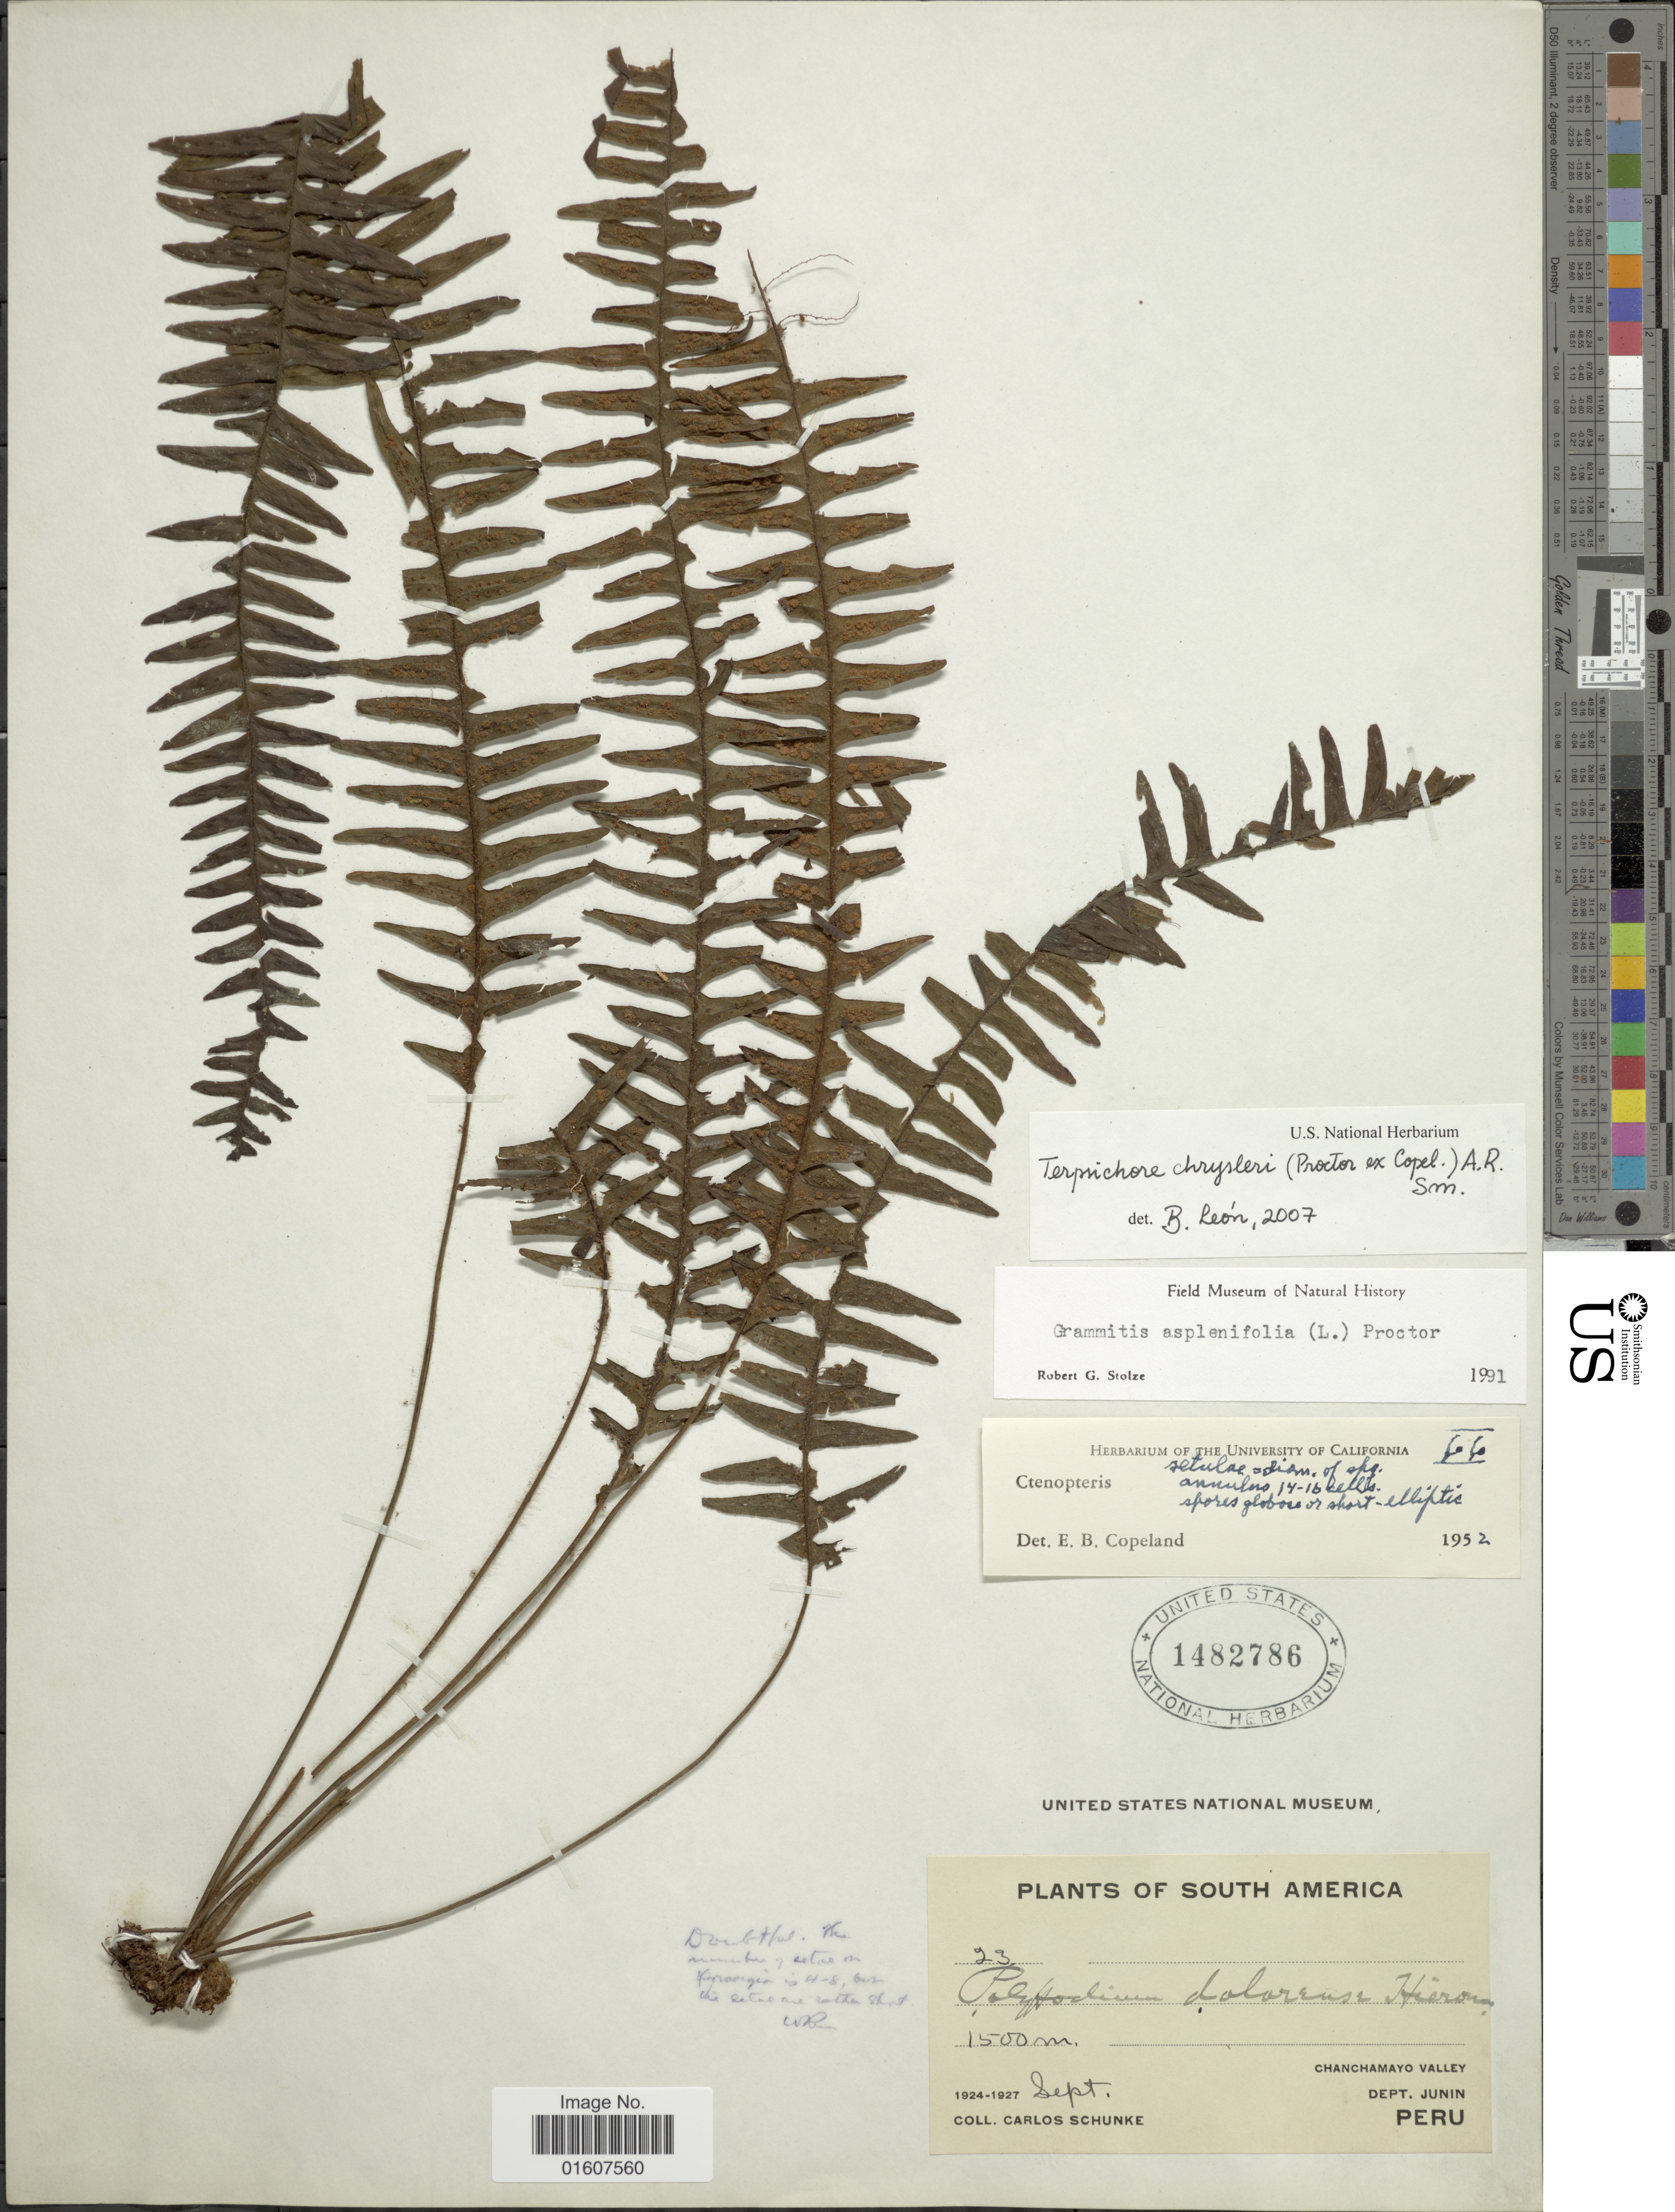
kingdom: Plantae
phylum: Tracheophyta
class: Polypodiopsida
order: Polypodiales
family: Polypodiaceae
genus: Terpsichore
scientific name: Terpsichore chrysleri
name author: (Copel.) A.R. Sm.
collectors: C. Schunke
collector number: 23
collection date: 1924-09/1927-09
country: Peru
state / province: Junín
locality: Chanchamayo Valley, Dept. Junin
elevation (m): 1500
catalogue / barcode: US 1482786